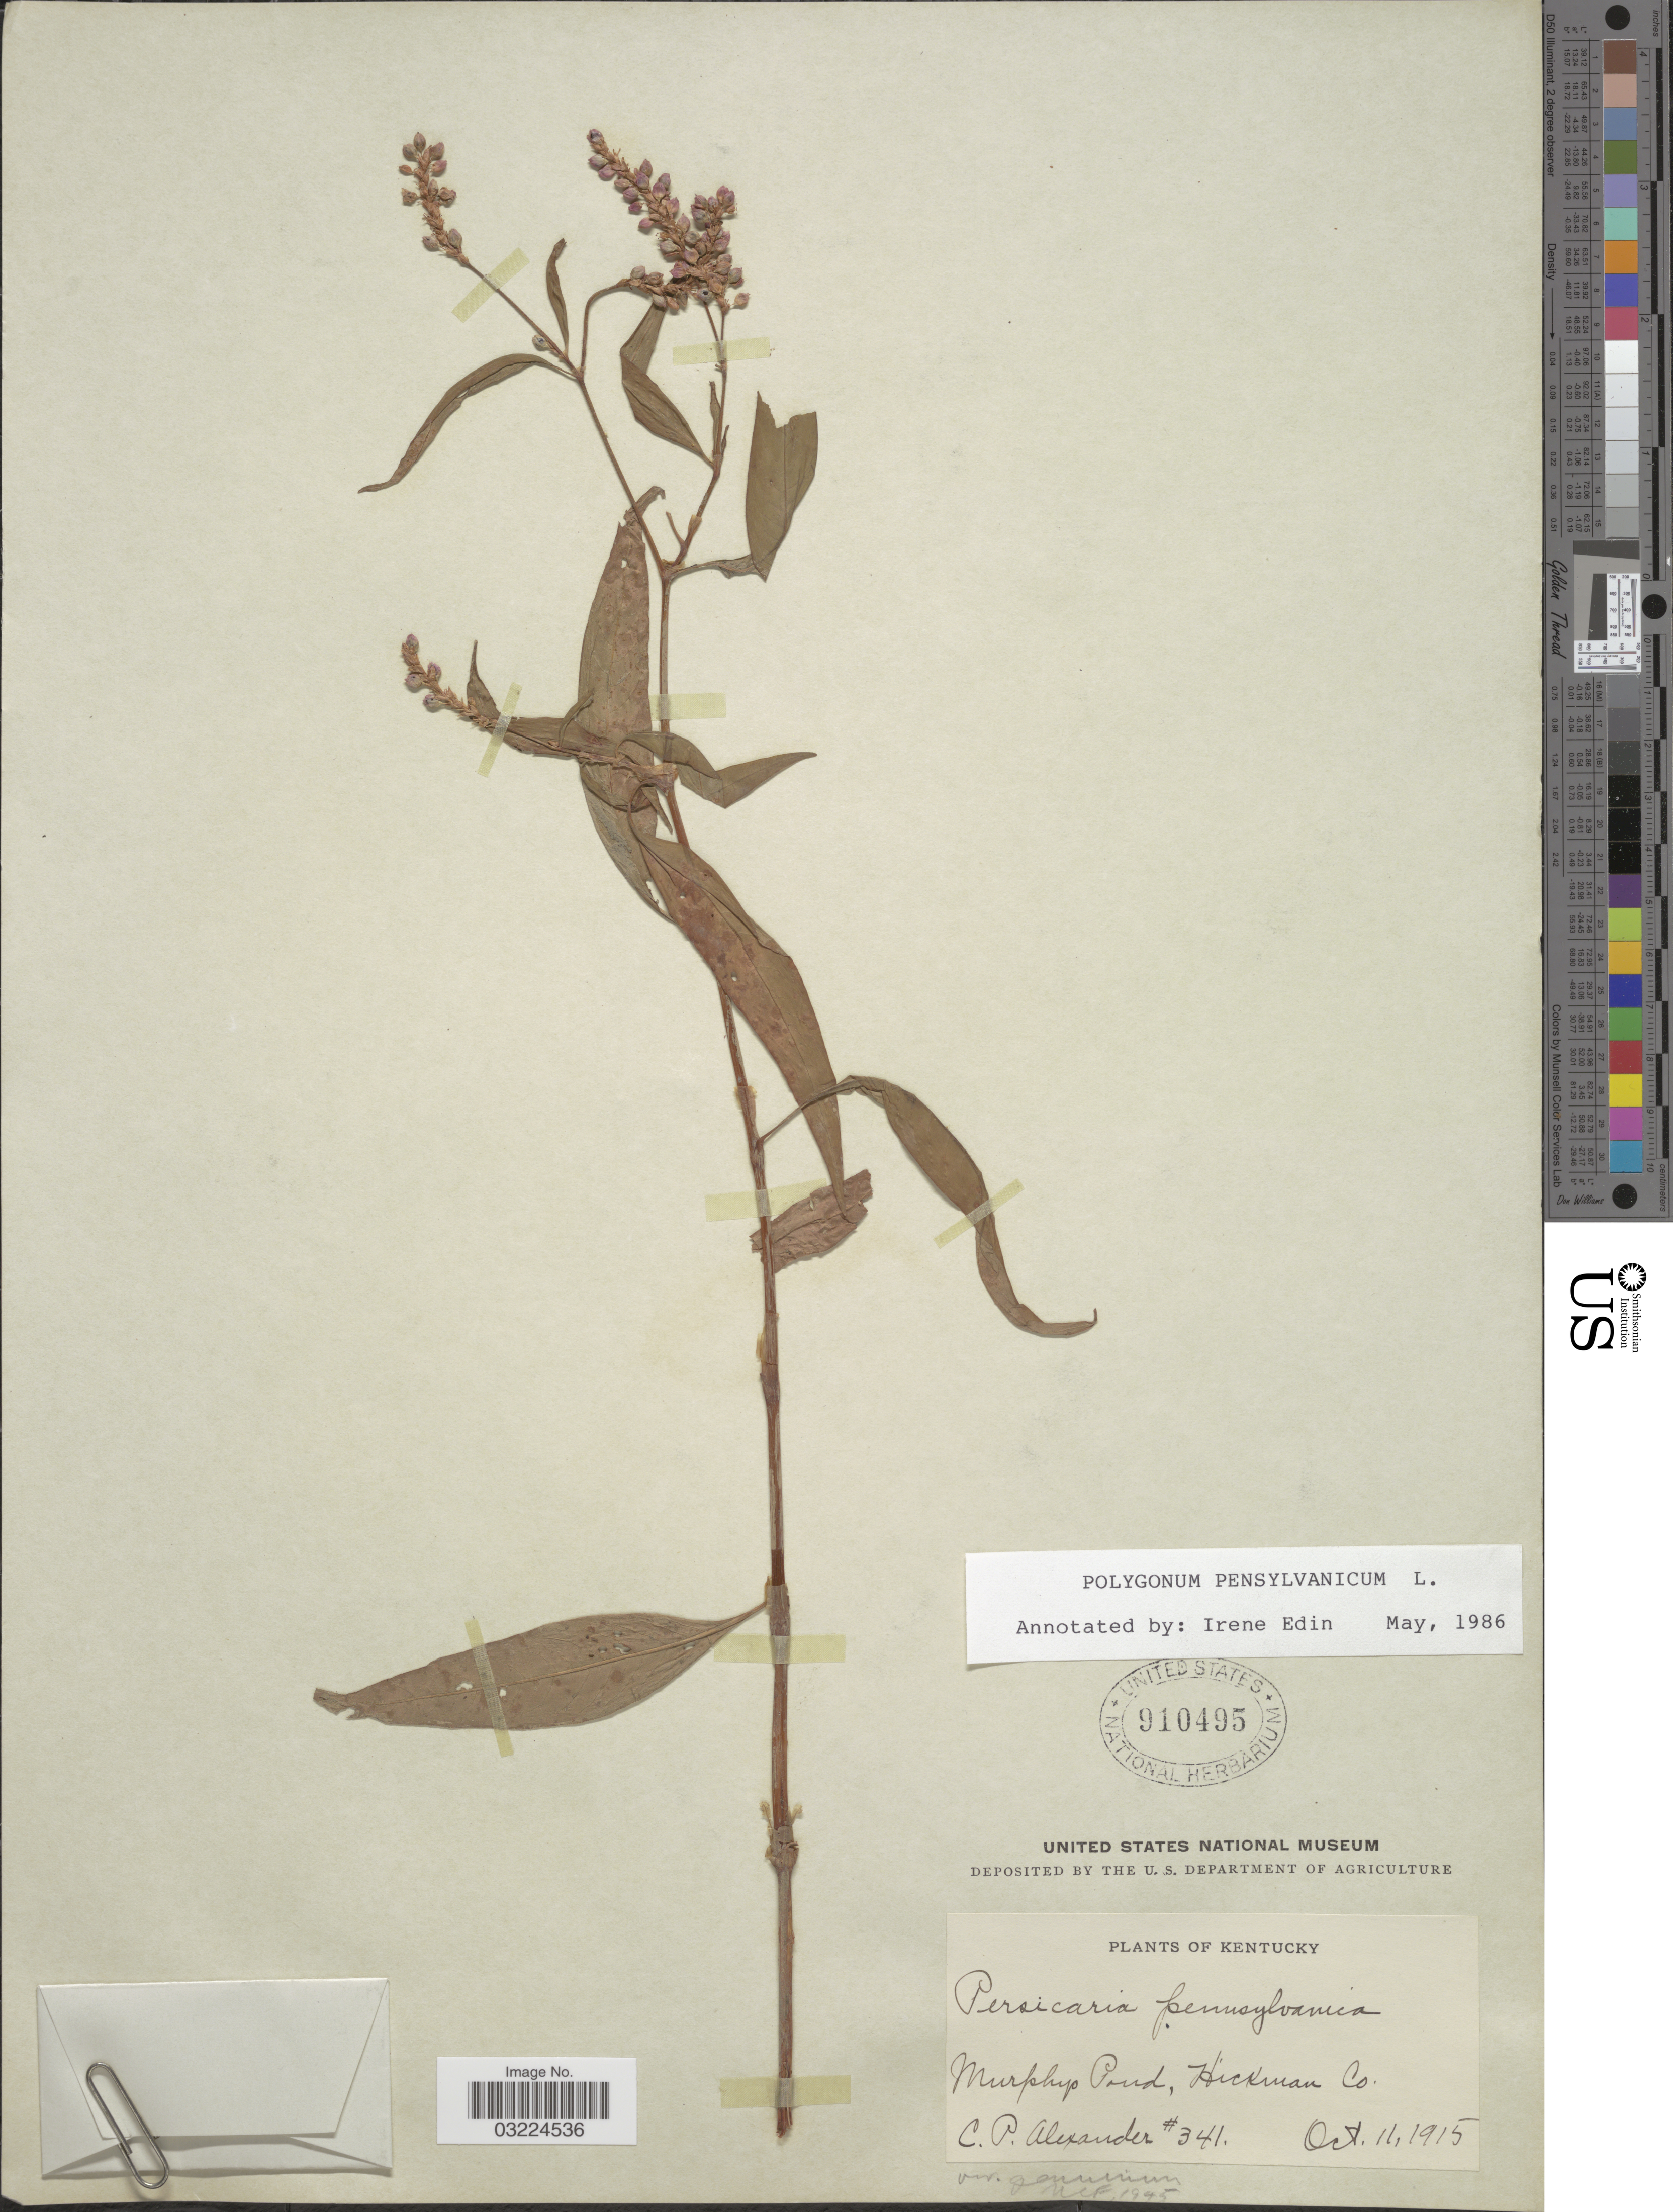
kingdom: Plantae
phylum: Tracheophyta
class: Magnoliopsida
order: Caryophyllales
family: Polygonaceae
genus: Persicaria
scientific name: Persicaria pensylvanica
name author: (L.) M. Gómez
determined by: Atha, D. E.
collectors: C. P. Alexander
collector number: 341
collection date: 1915-10-11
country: United States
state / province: Kentucky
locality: Murphys Pond, Hickman Co.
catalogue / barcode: US 910495